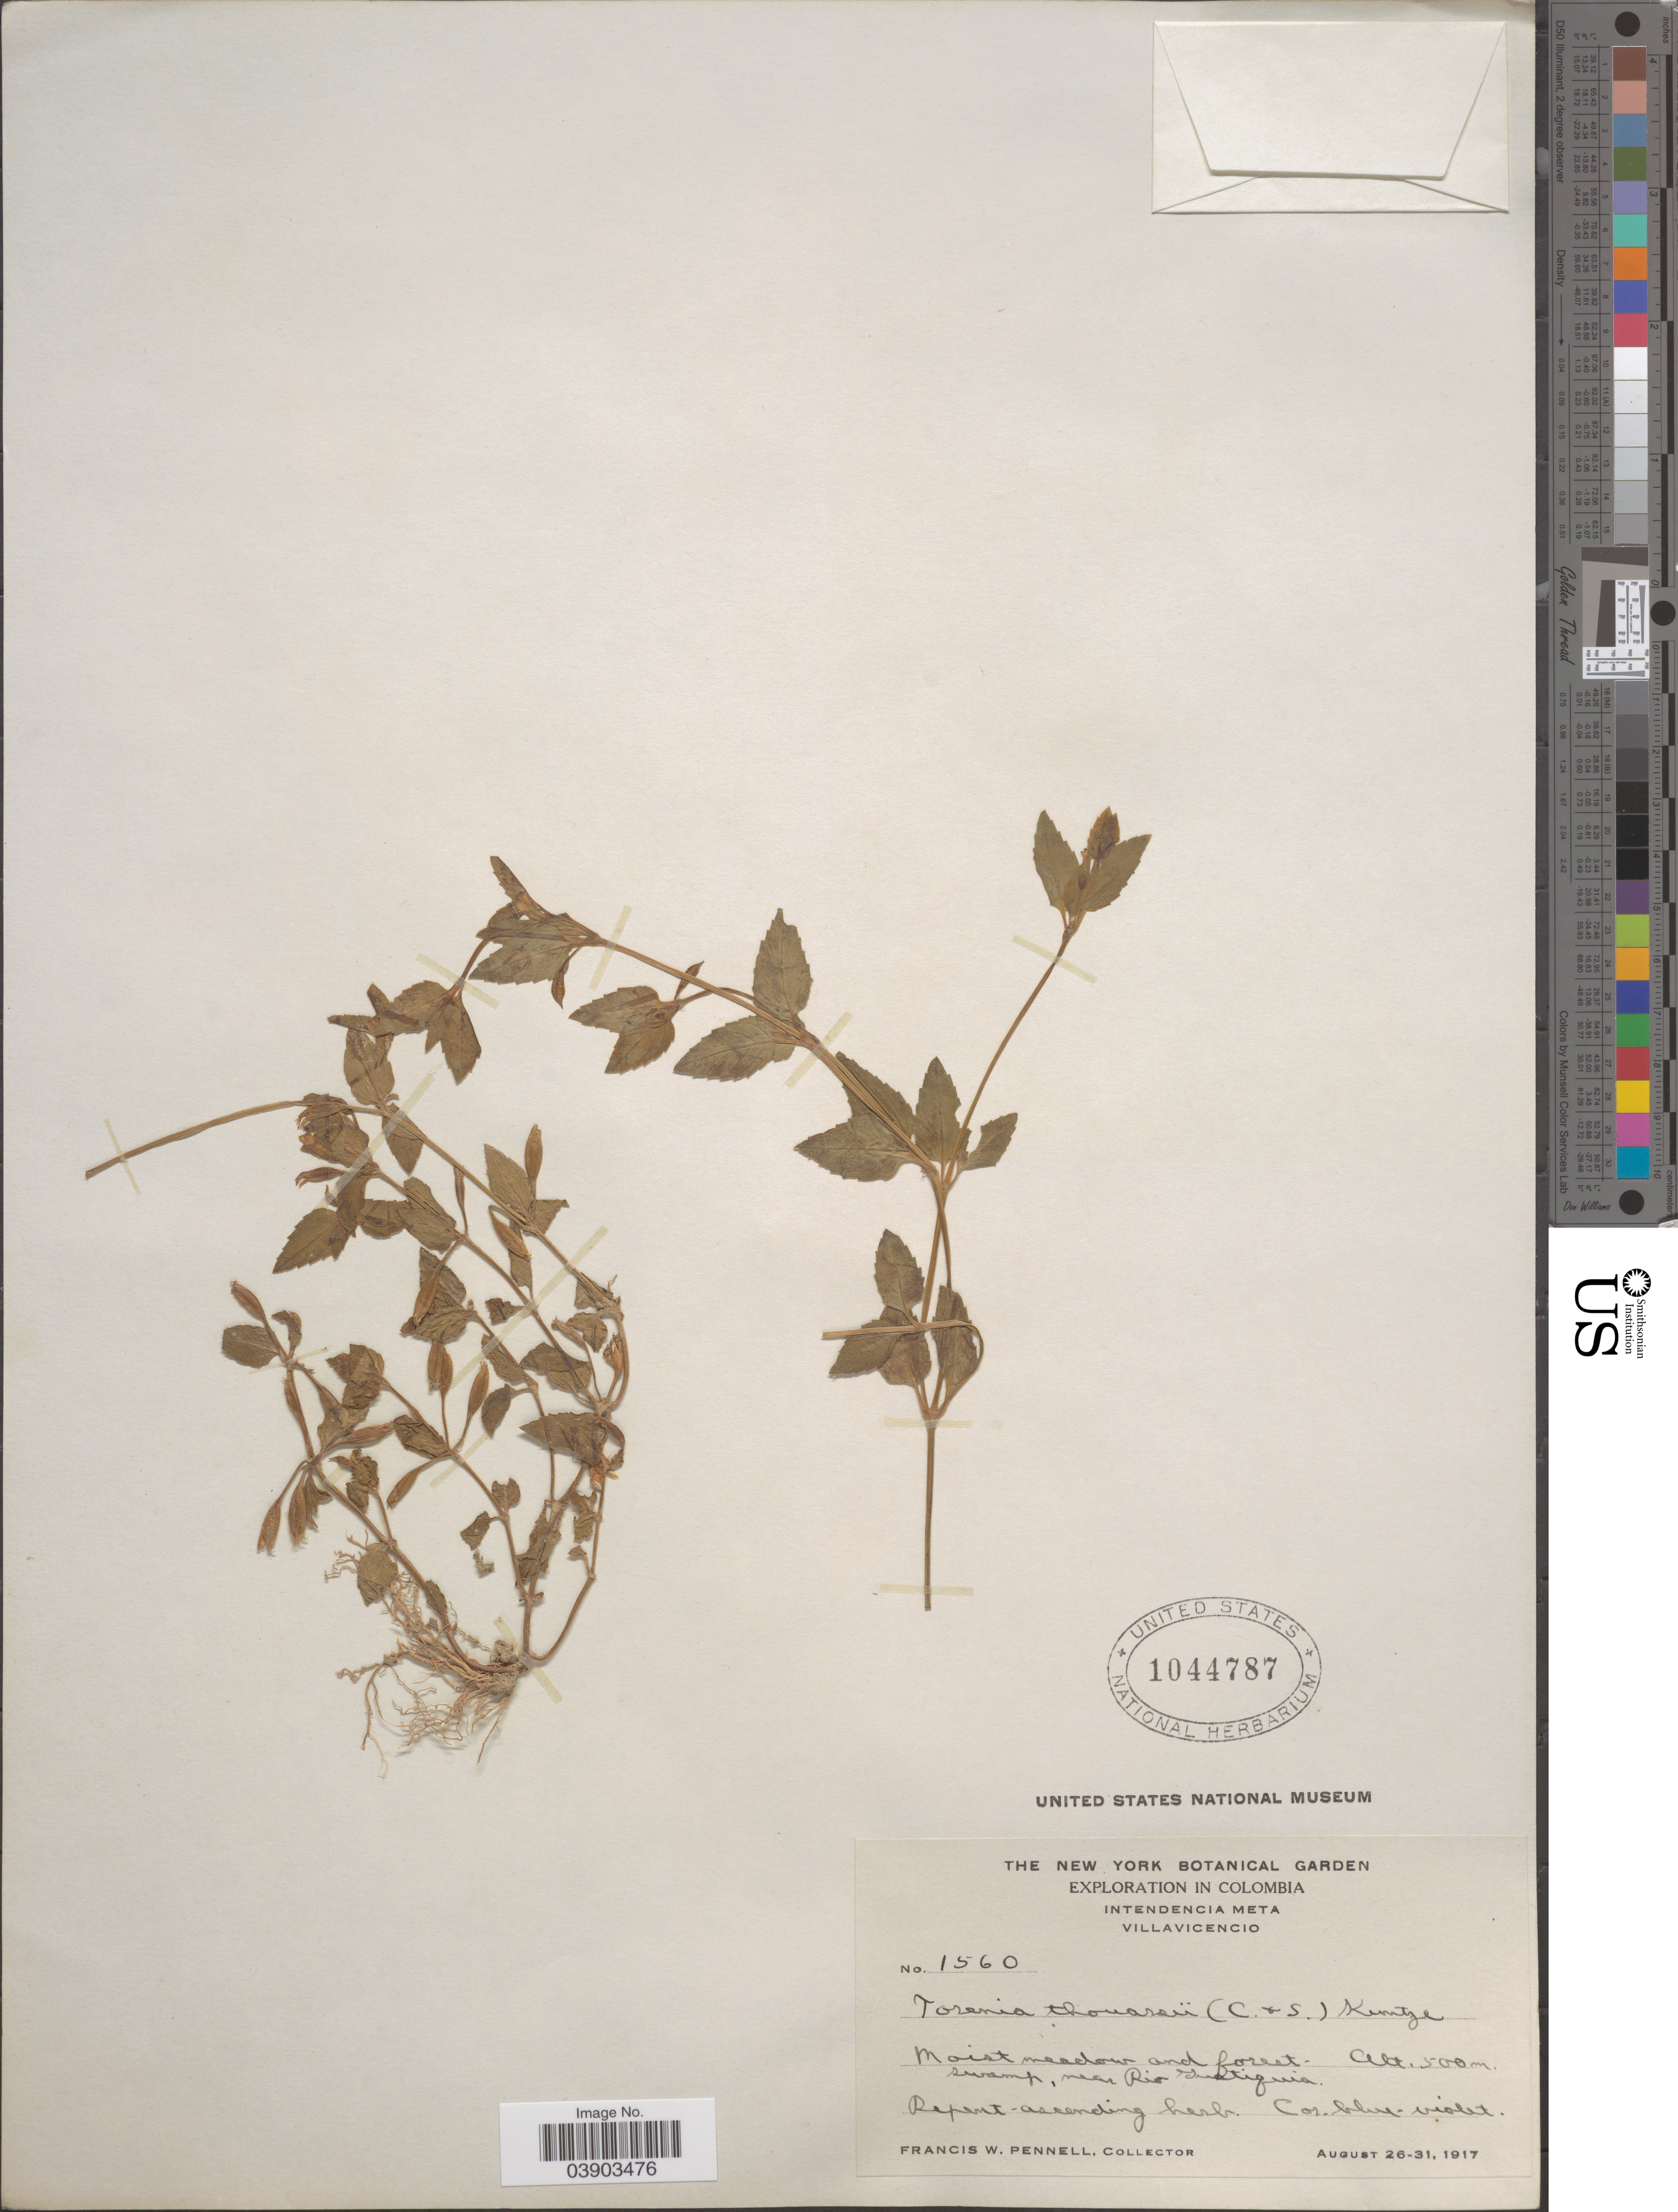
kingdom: Plantae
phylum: Tracheophyta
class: Magnoliopsida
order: Lamiales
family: Linderniaceae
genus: Torenia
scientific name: Torenia thouarsii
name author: (Cham. & Schltdl.) Kuntze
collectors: F. W. Pennell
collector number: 1560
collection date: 1917-08-26/1917-08-31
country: Colombia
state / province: Meta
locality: Intendencia Meta. Villavicencio. Near Rio Guatiquía.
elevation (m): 500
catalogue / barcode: US 1044787